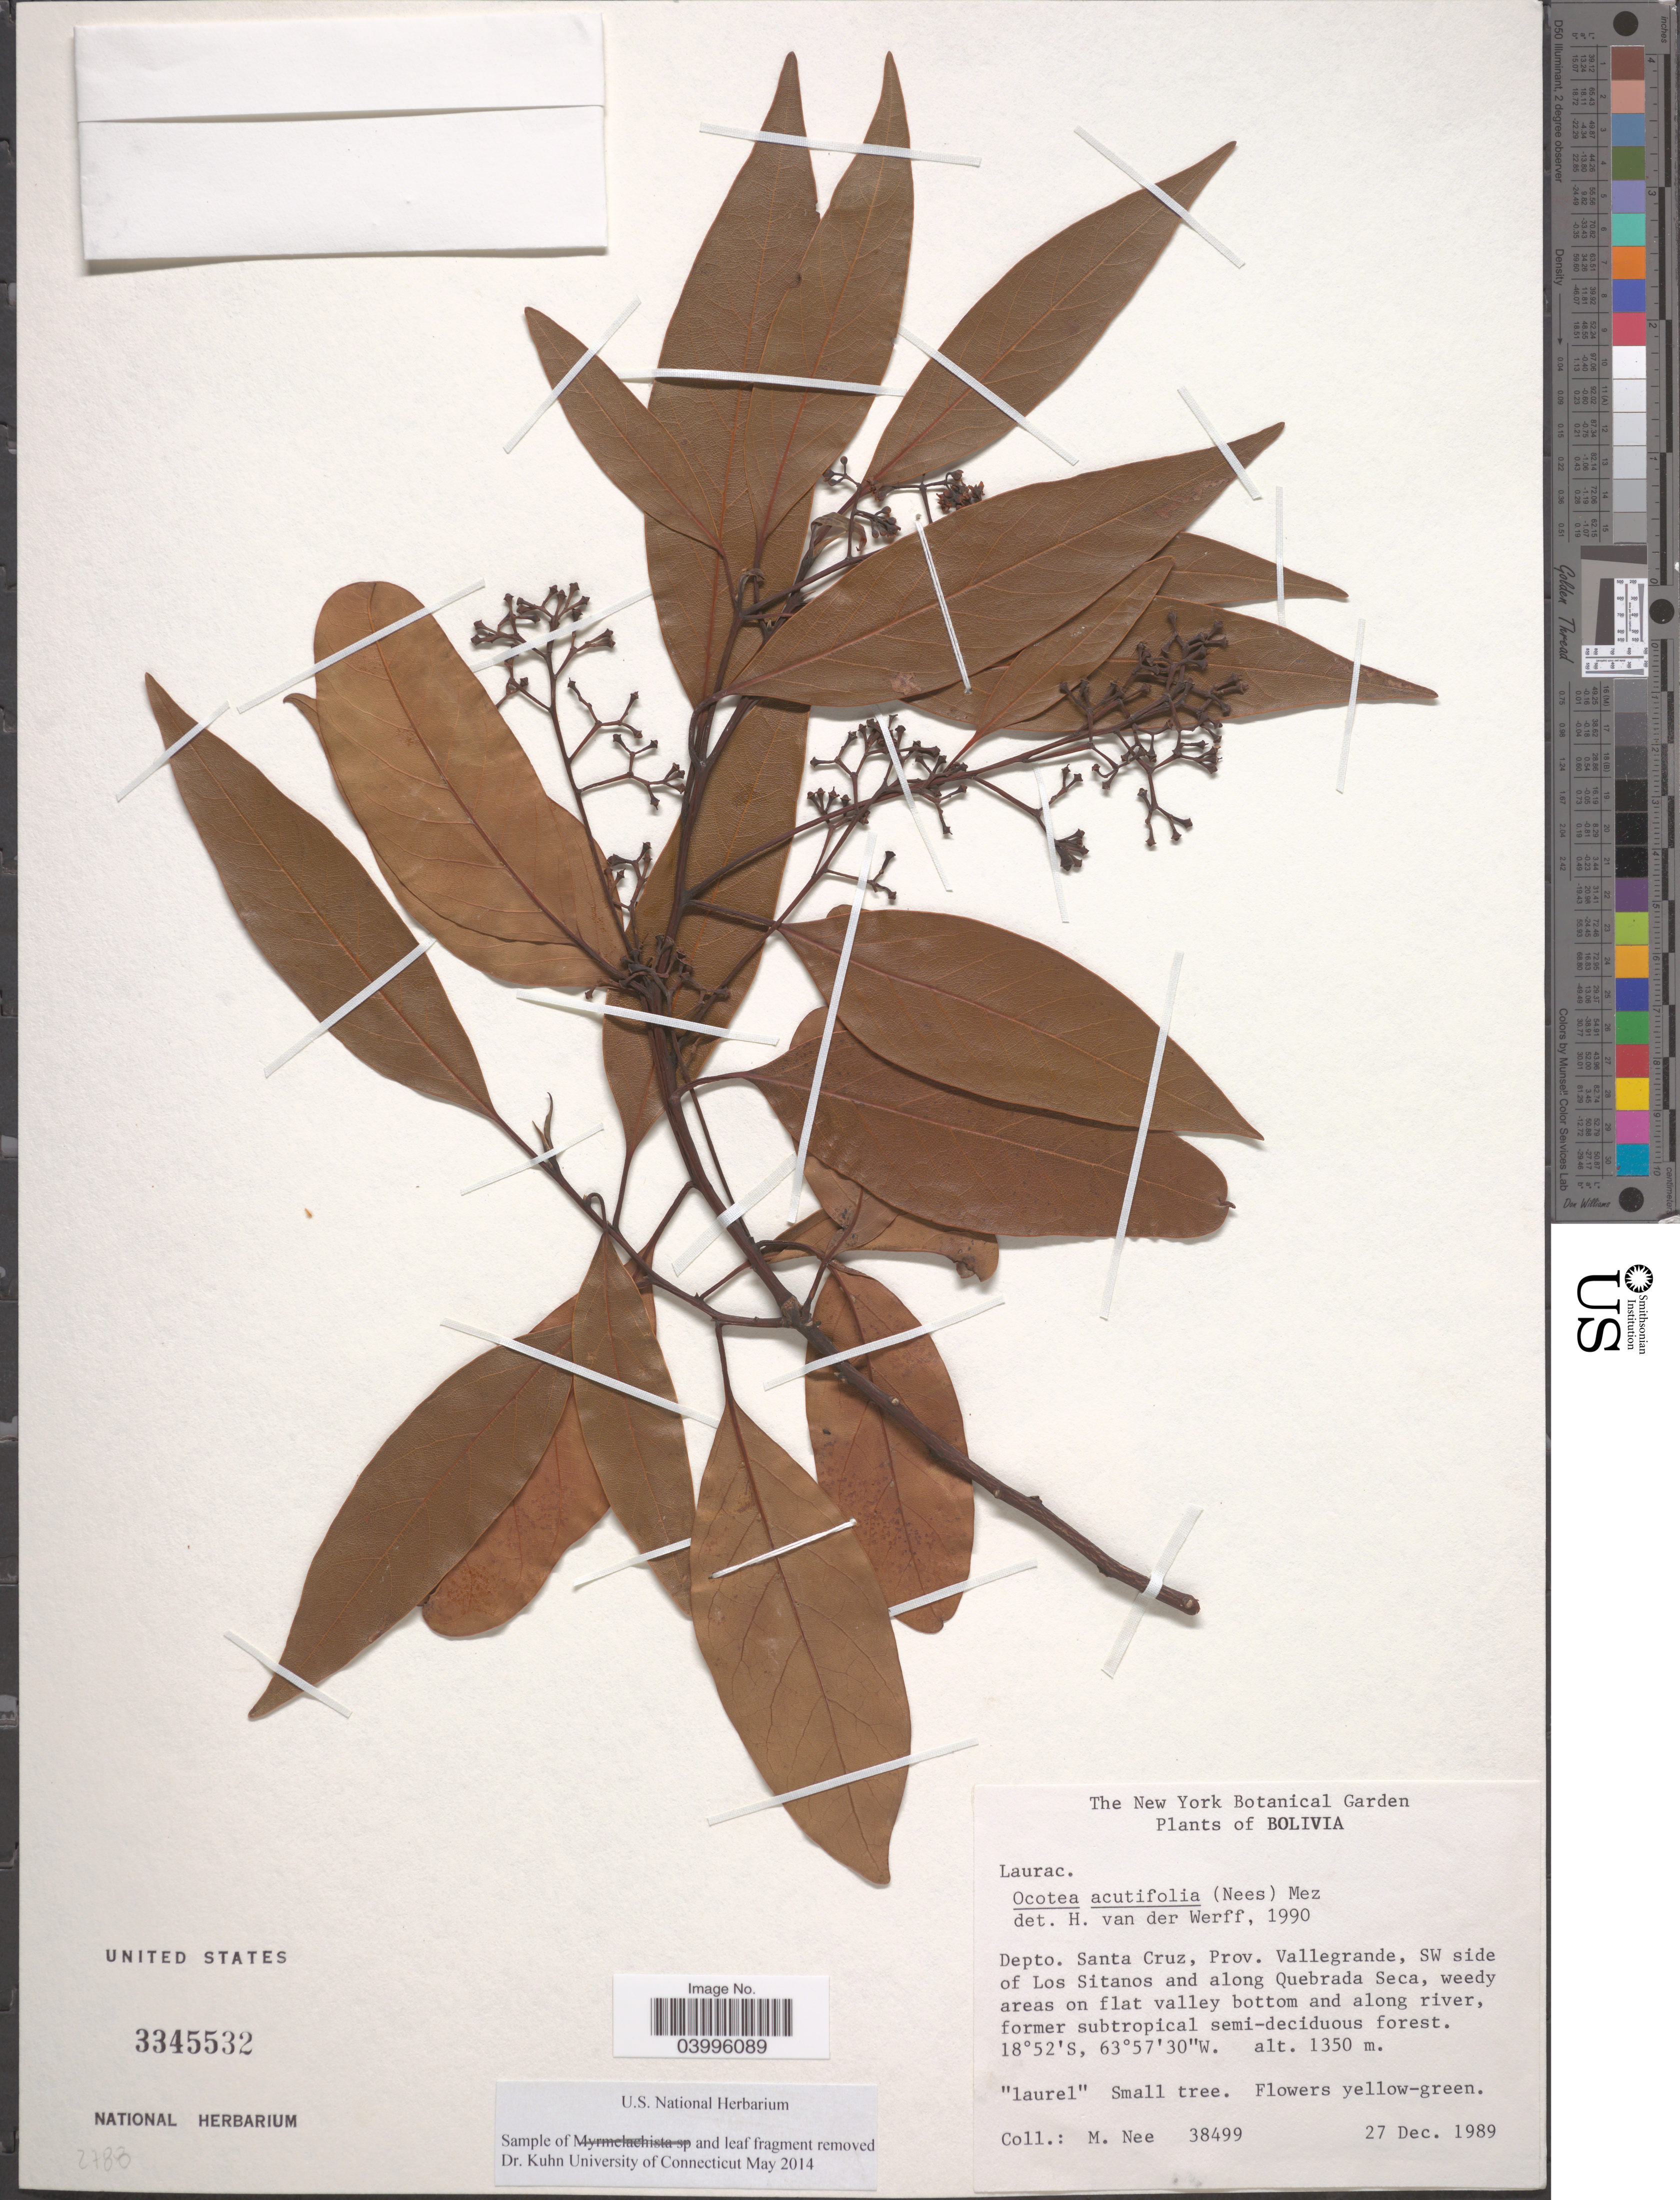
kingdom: Plantae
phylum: Tracheophyta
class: Magnoliopsida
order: Laurales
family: Lauraceae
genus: Ocotea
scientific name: Ocotea acutifolia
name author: (Nees) Mez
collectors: M. Nee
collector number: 38499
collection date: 1989-12-27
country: Bolivia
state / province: Santa Cruz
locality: Depto. Santa Cruz, Prov. Vallegrande, SW side of Los Sitanos and along Quebrada Seca, weedy areas on flat valley bottom and along river.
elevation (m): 1350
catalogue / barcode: US 3345532